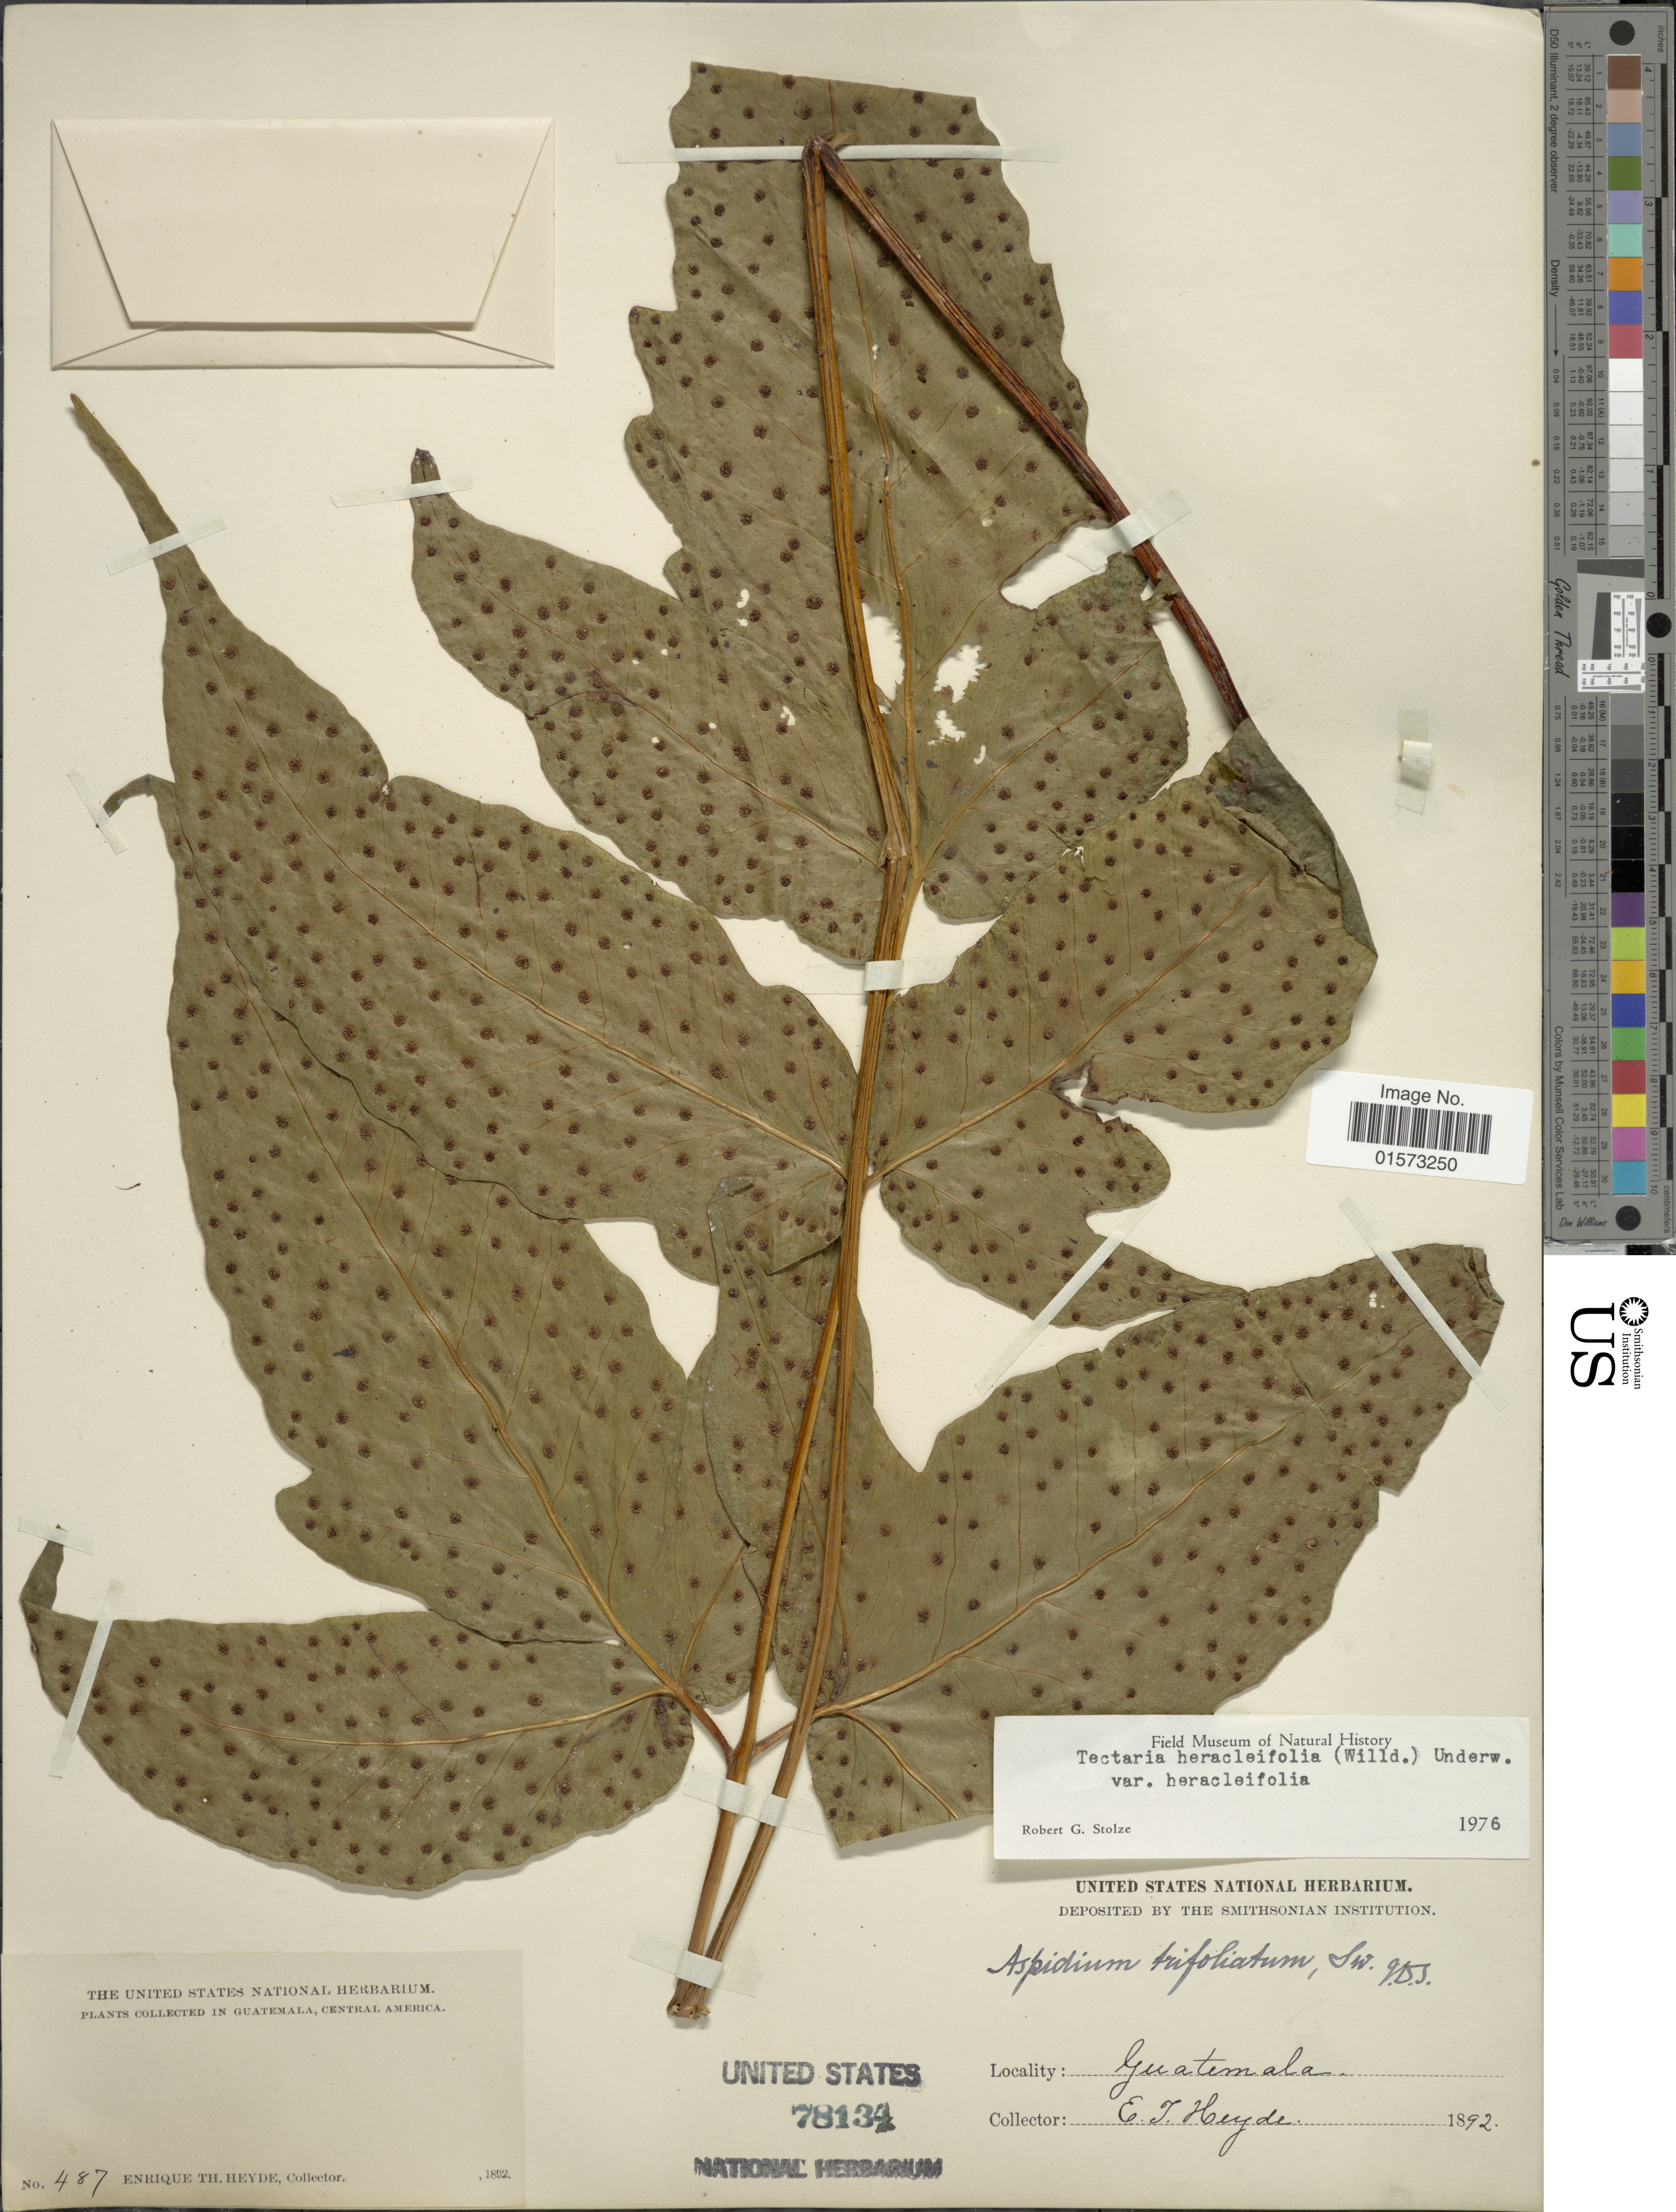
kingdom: Plantae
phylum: Tracheophyta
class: Polypodiopsida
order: Polypodiales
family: Tectariaceae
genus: Tectaria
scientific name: Tectaria heracleifolia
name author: (Willd.) Underw.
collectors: E. T. Heyde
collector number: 487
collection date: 1892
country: Guatemala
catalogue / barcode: US 78134